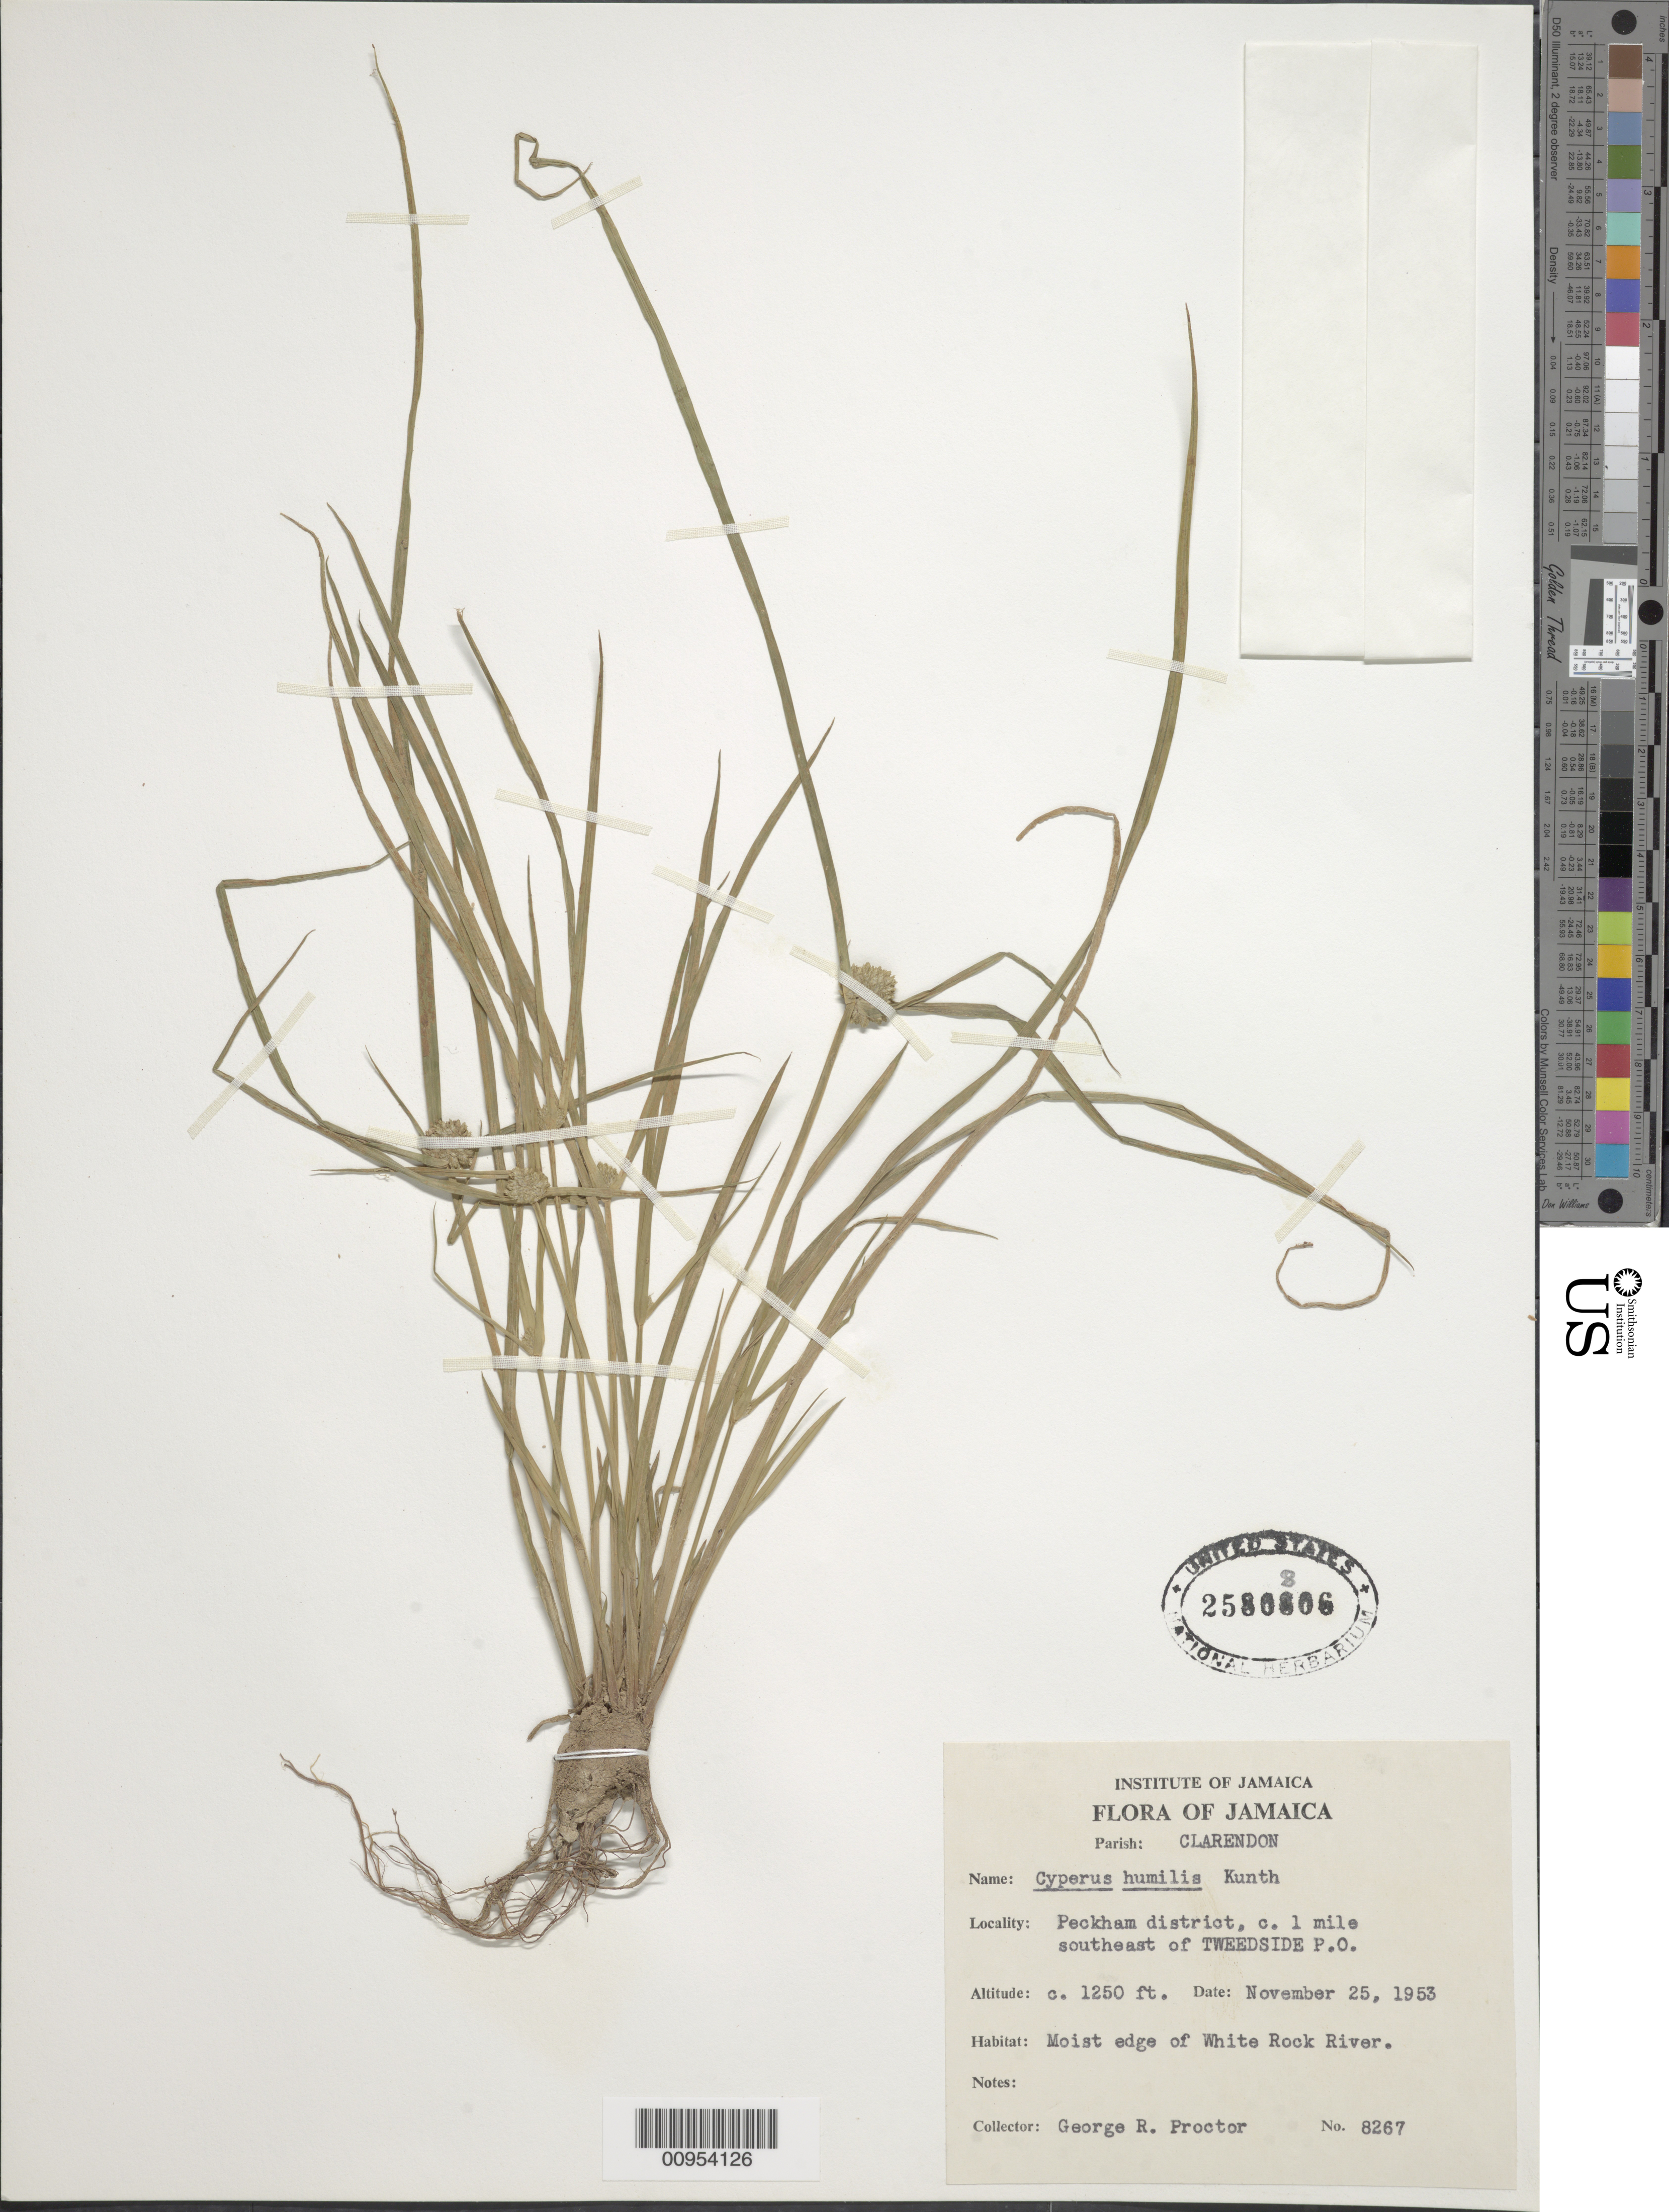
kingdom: Plantae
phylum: Tracheophyta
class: Liliopsida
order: Poales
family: Cyperaceae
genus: Cyperus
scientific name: Cyperus humilis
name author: Kunth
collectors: G. R. Proctor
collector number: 8267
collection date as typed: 25 Nov 1953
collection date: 1953-11-25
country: Jamaica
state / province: Clarendon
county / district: Peckham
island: Jamaica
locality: White Rock River c. 1 mile southeast of Tweedside P.O.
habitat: Moist edge of river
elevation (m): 381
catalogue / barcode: US 2580806